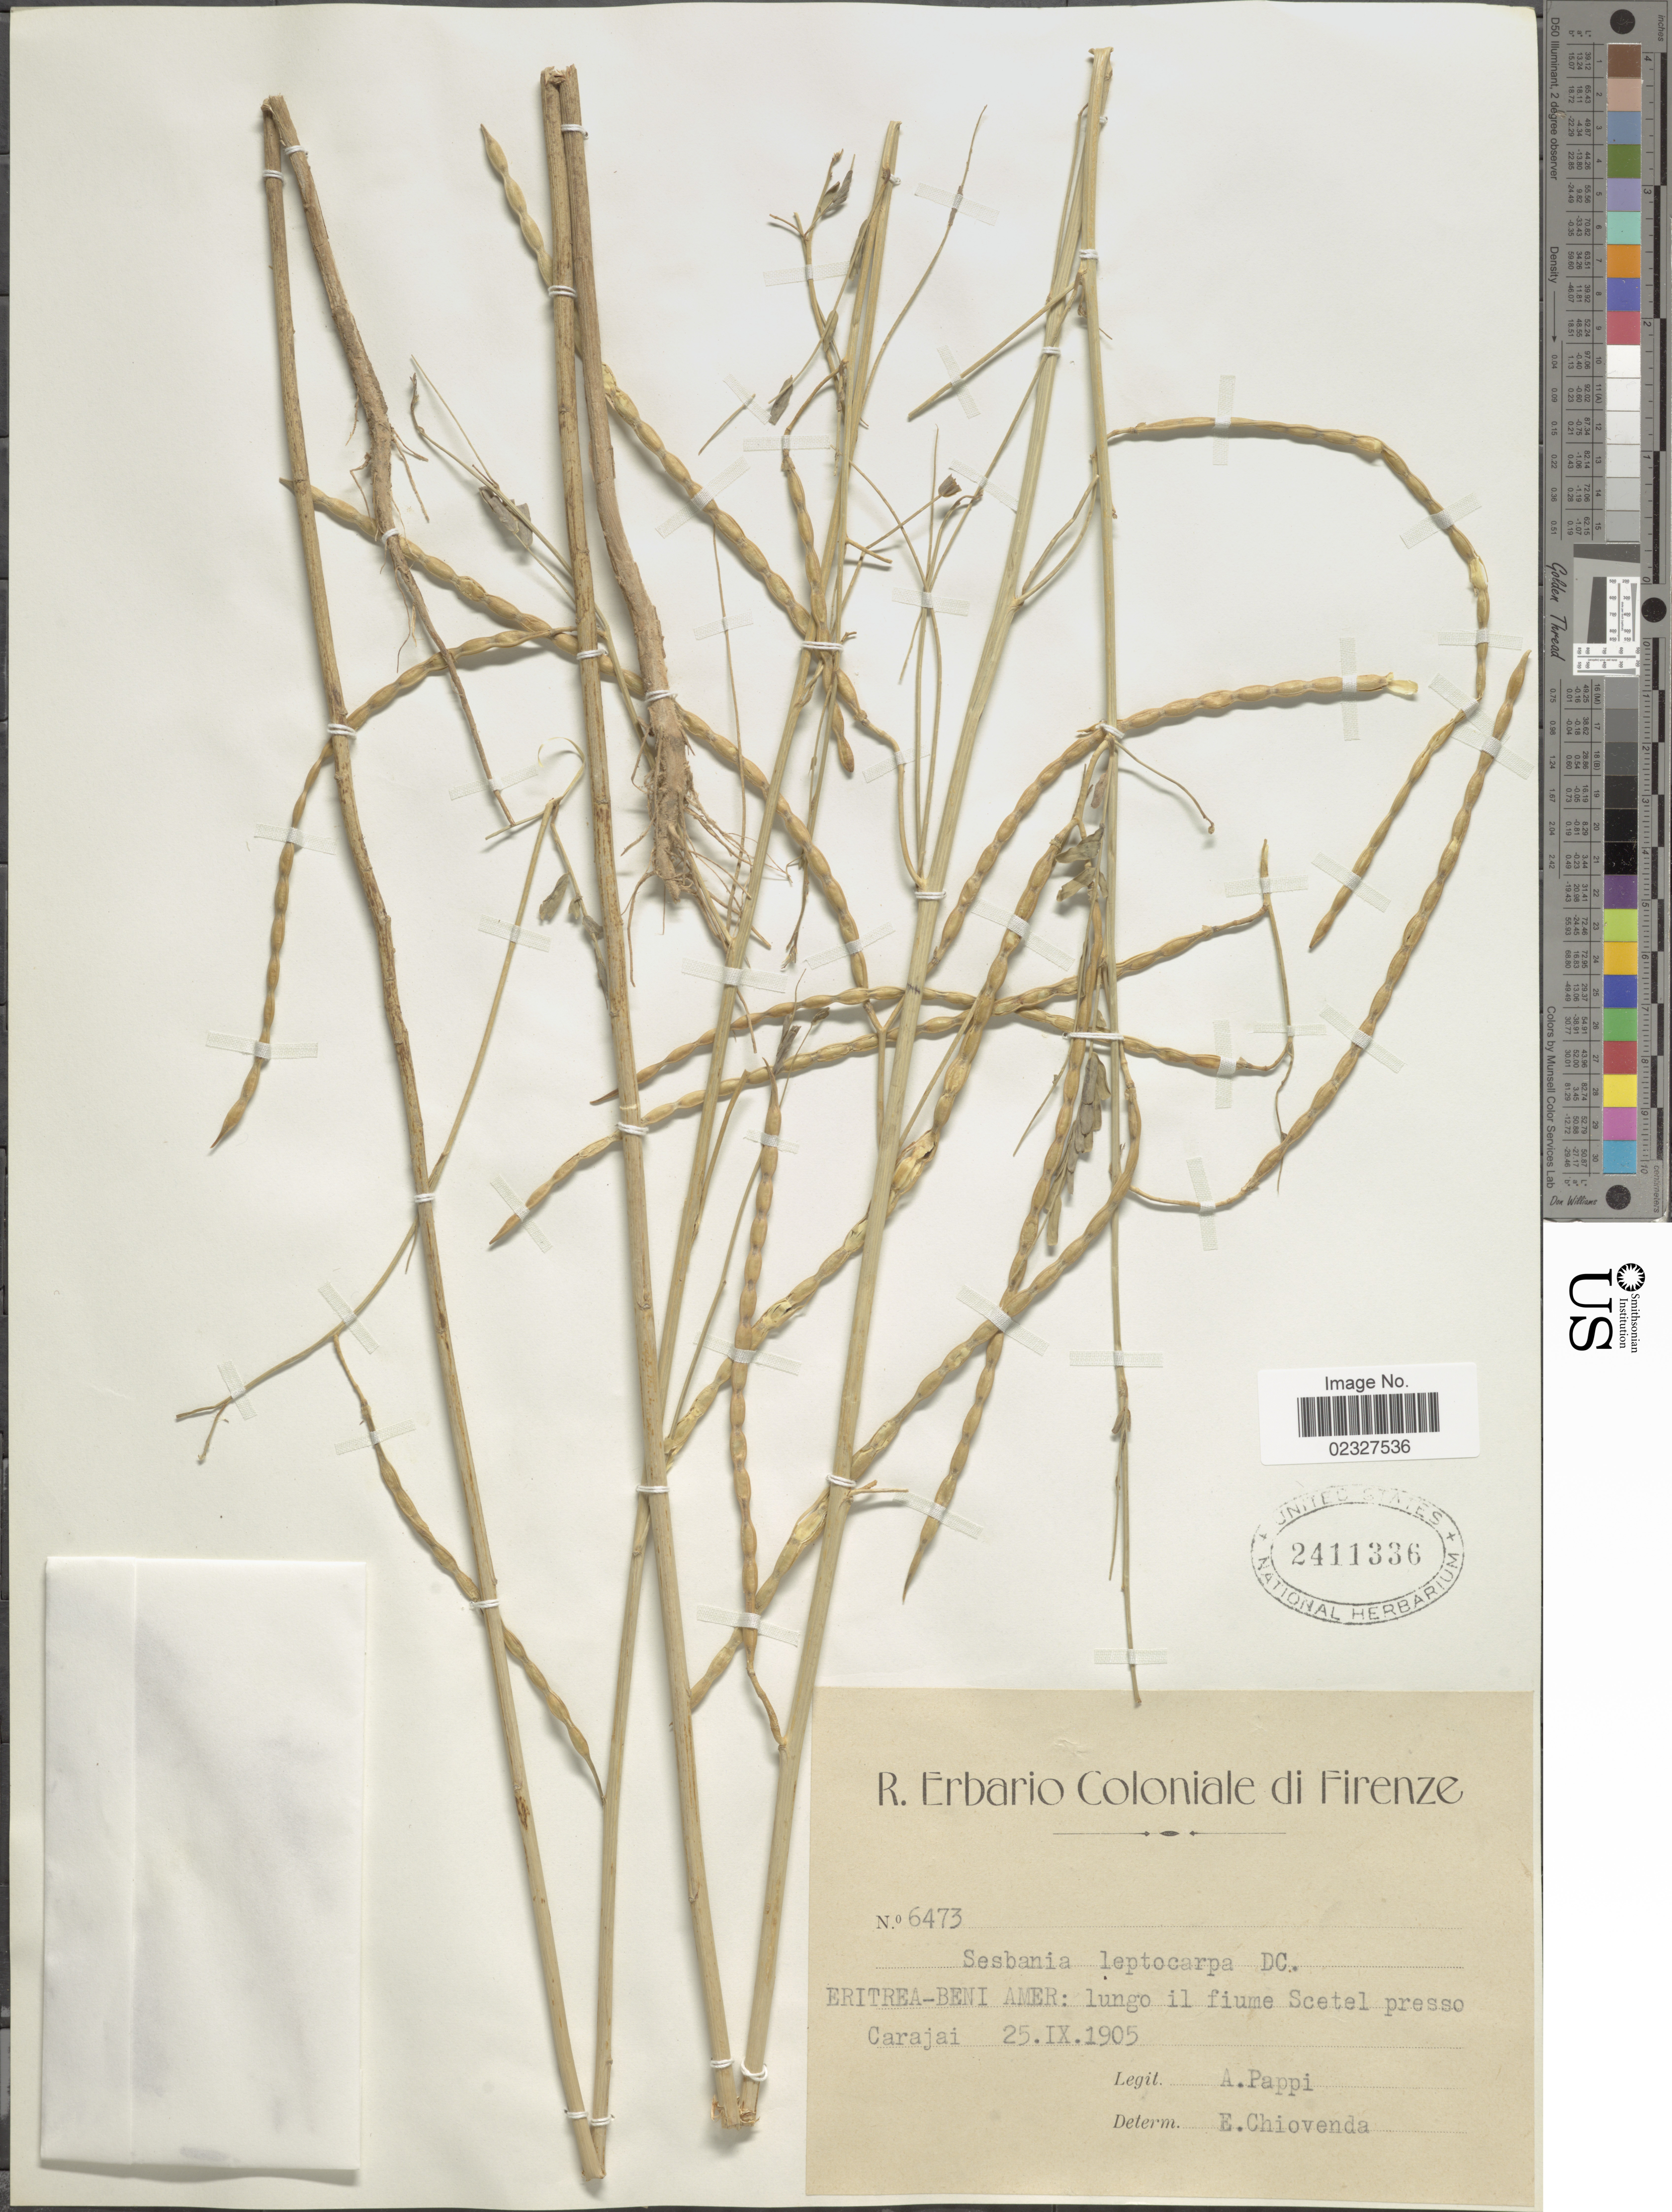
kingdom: Plantae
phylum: Tracheophyta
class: Magnoliopsida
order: Fabales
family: Fabaceae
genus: Sesbania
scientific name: Sesbania leptocarpa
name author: DC.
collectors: A. Pappi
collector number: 6473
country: Eritrea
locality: Eritrea-Beni Amer: lungo il fiume Scetel presso Carajai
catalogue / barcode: US 2411336